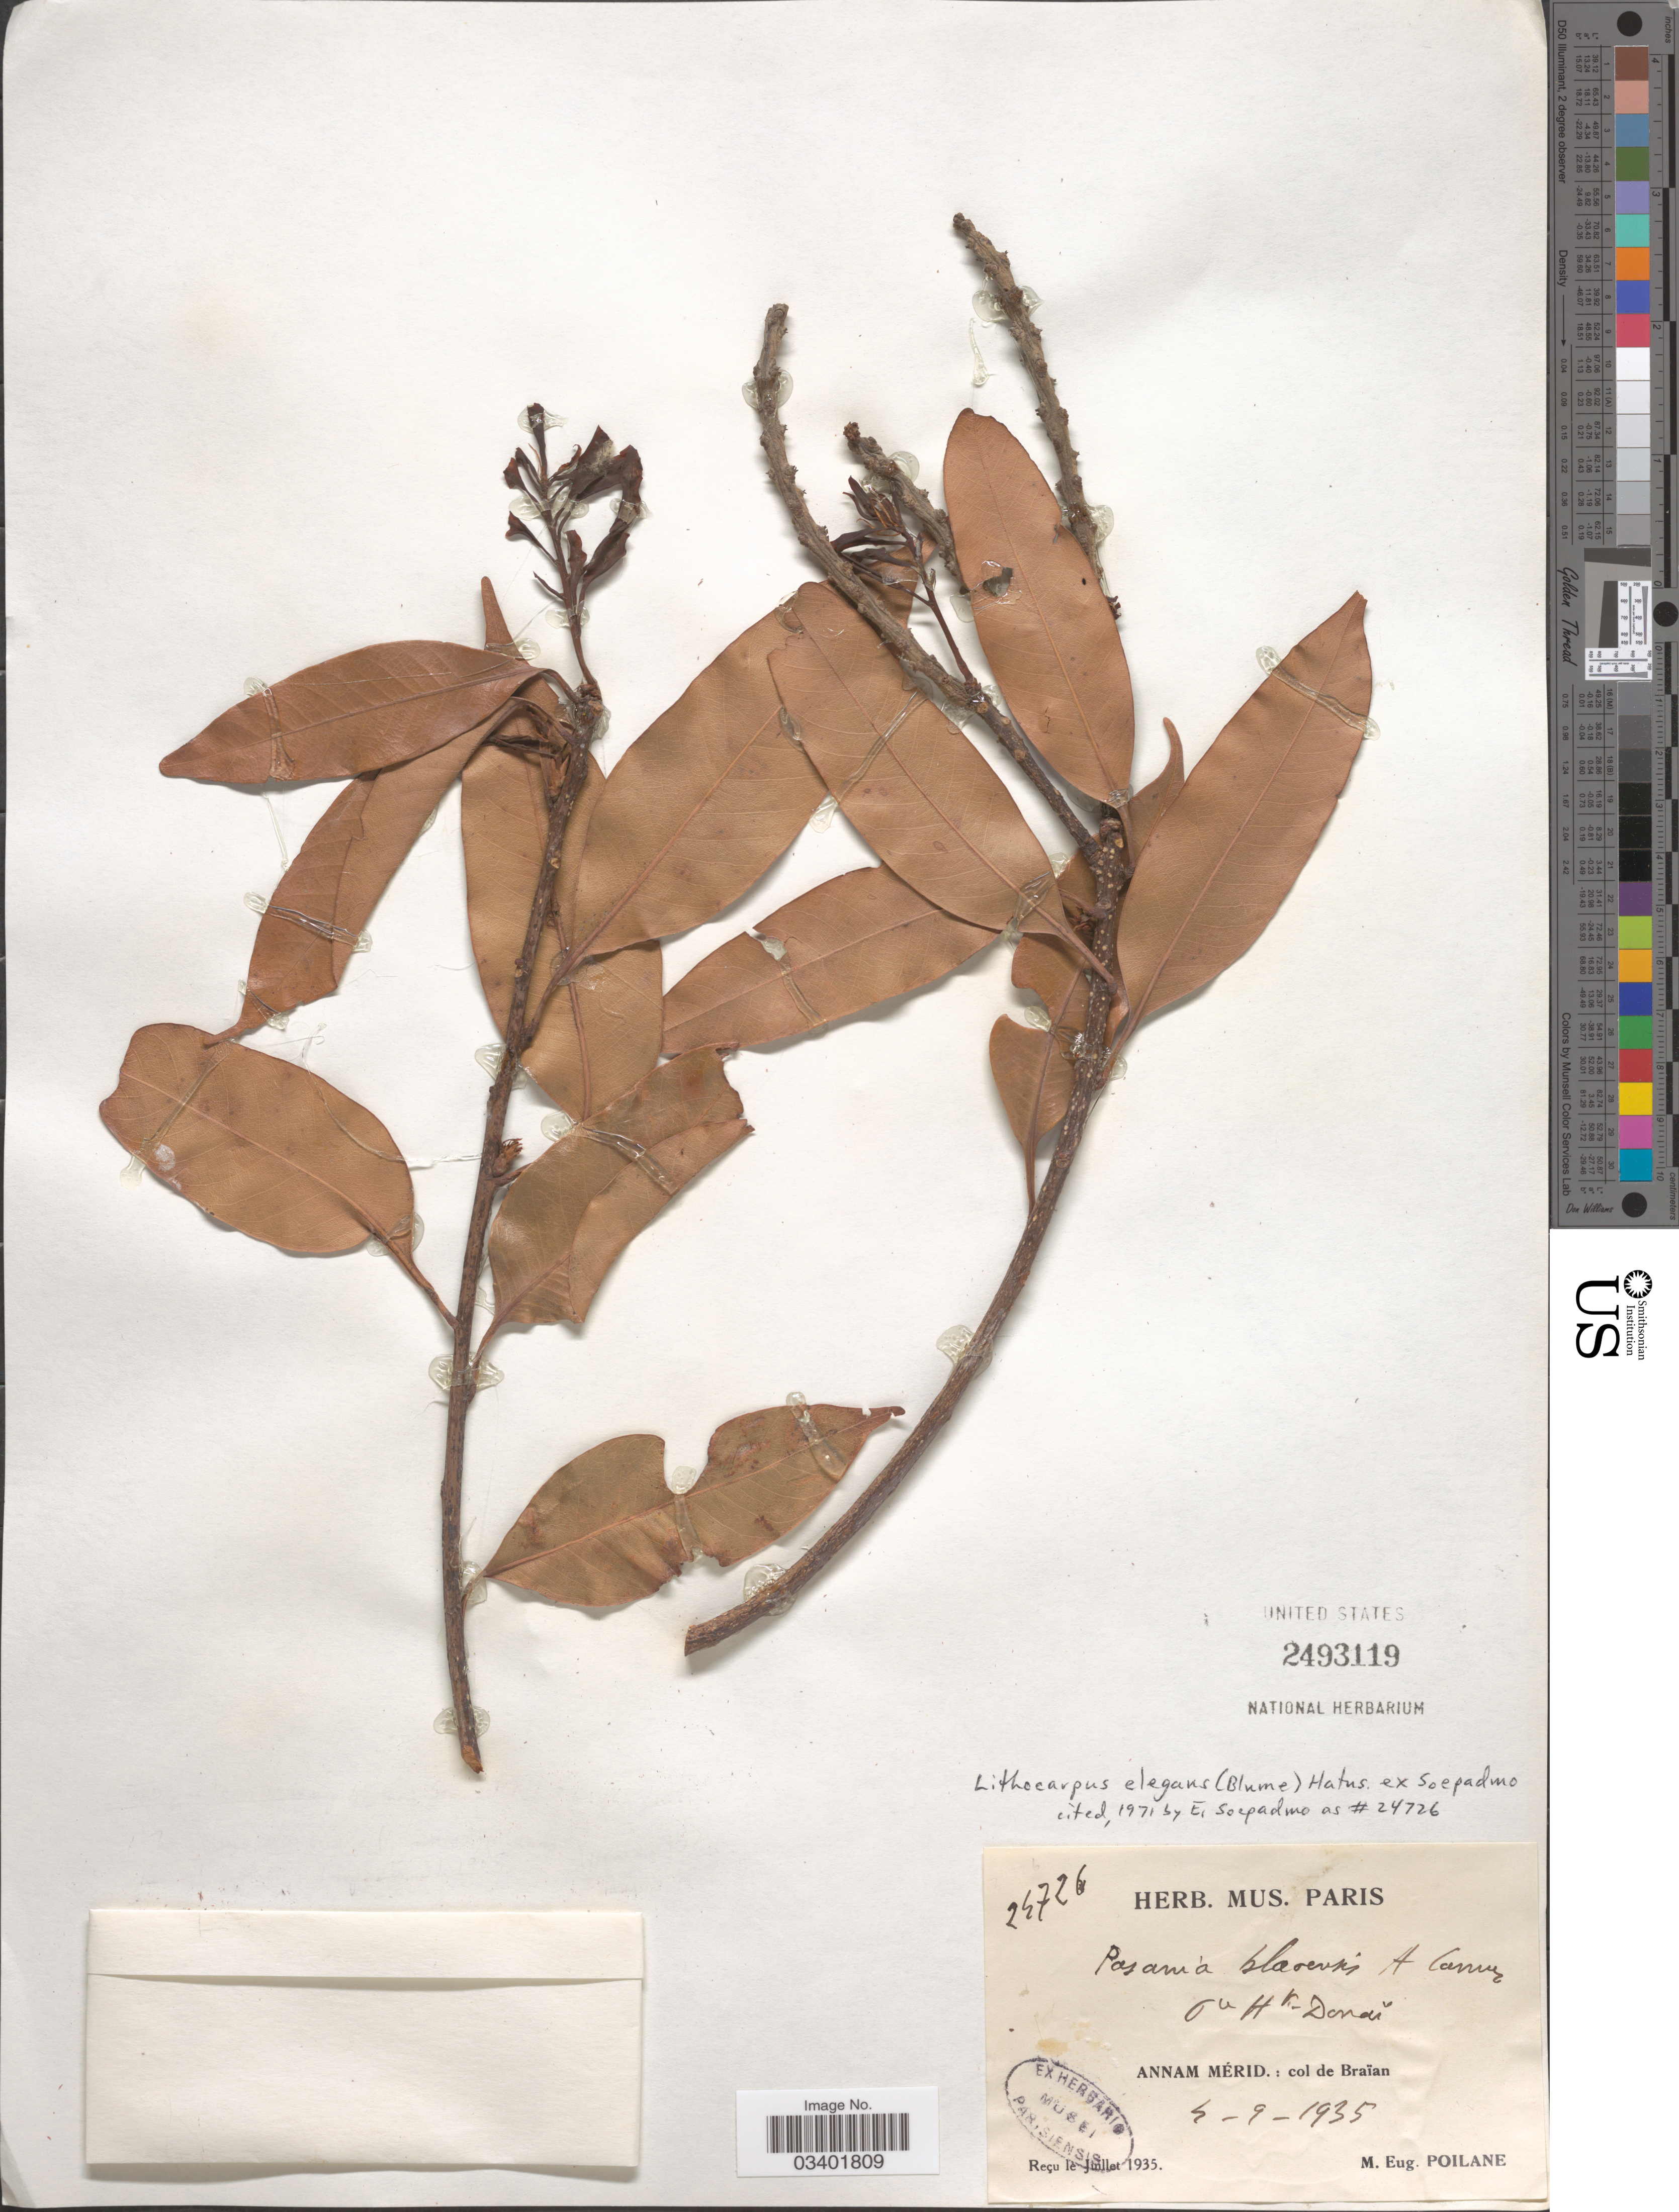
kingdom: Plantae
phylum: Tracheophyta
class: Magnoliopsida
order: Fagales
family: Fagaceae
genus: Lithocarpus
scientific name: Lithocarpus elegans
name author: (Blume) Hatus. ex Soepadmo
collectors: M. Poilane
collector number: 24726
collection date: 1935-09-04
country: Vietnam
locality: Pu Ht. Donaï, Annam Mérid.: col de Braïan.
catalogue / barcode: US 2493119